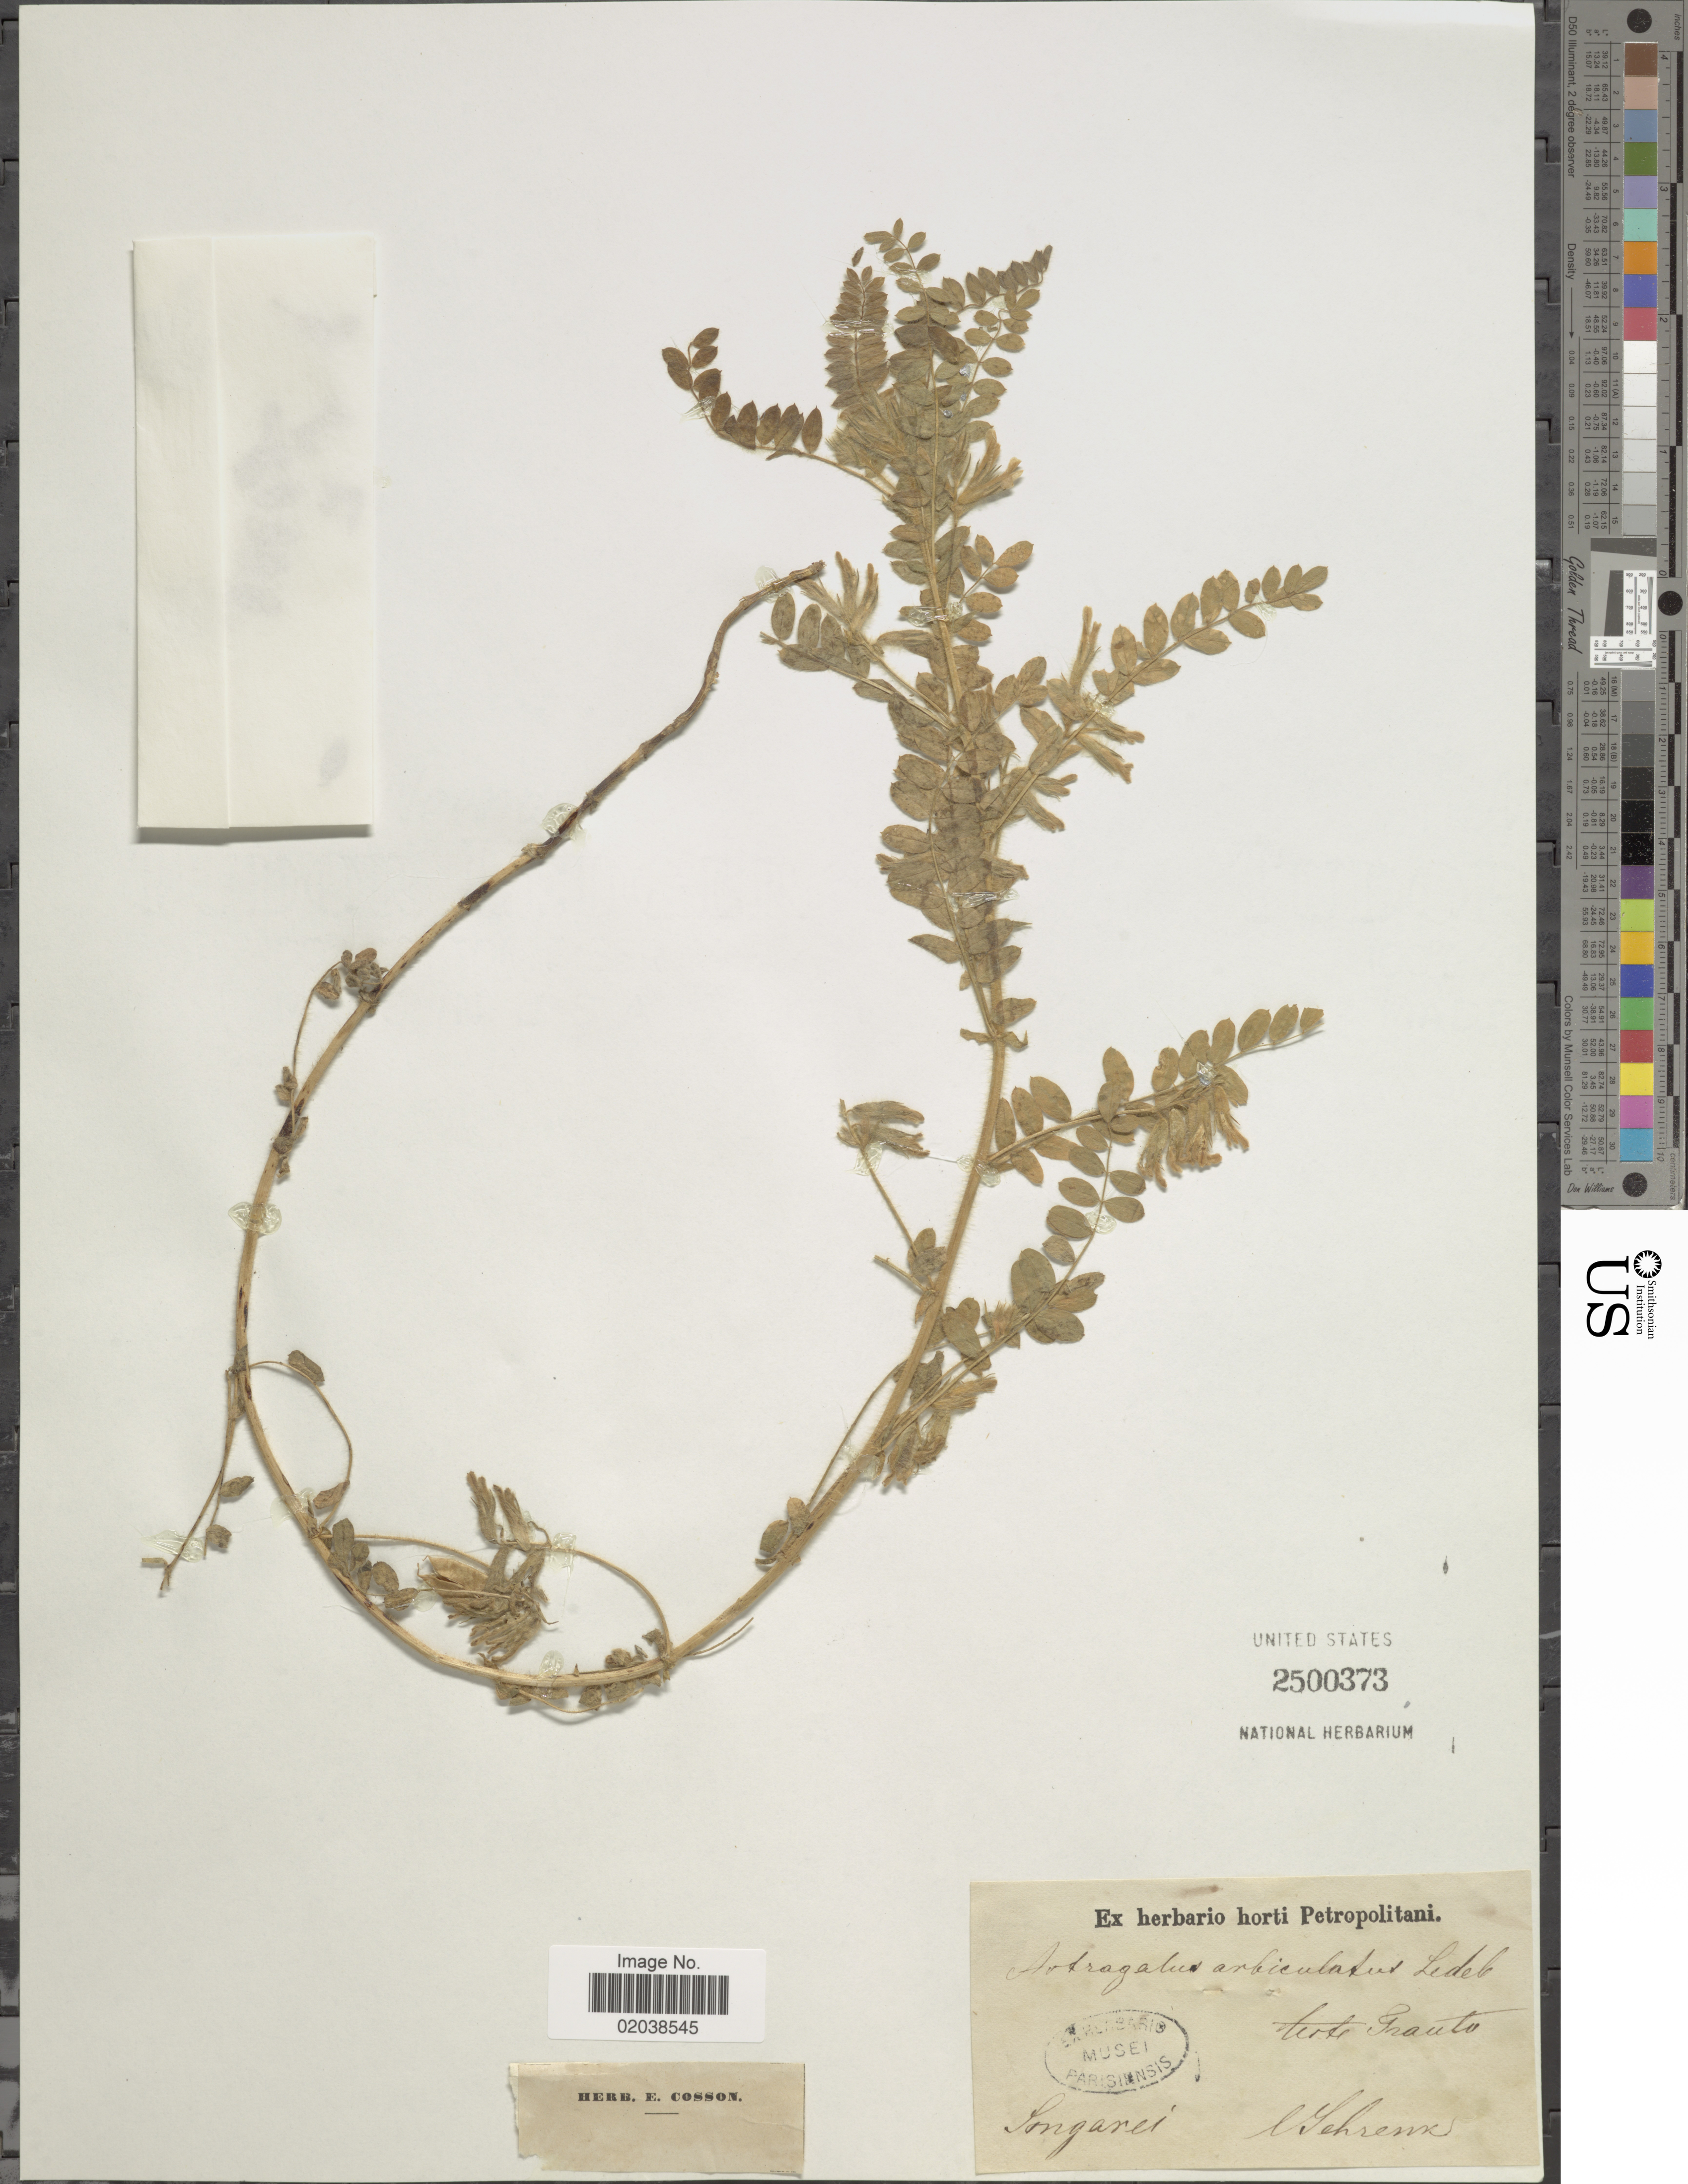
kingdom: Plantae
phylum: Tracheophyta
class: Magnoliopsida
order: Fabales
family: Fabaceae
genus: Astragalus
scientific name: Astragalus orbiculatus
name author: Ledeb.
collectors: A. G. von Schrenk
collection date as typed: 187-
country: China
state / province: Xinjiang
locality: Dzungaria; Songaria- Present-day: Xinjiang Uyghur Autonomous Region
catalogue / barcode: US 2500373